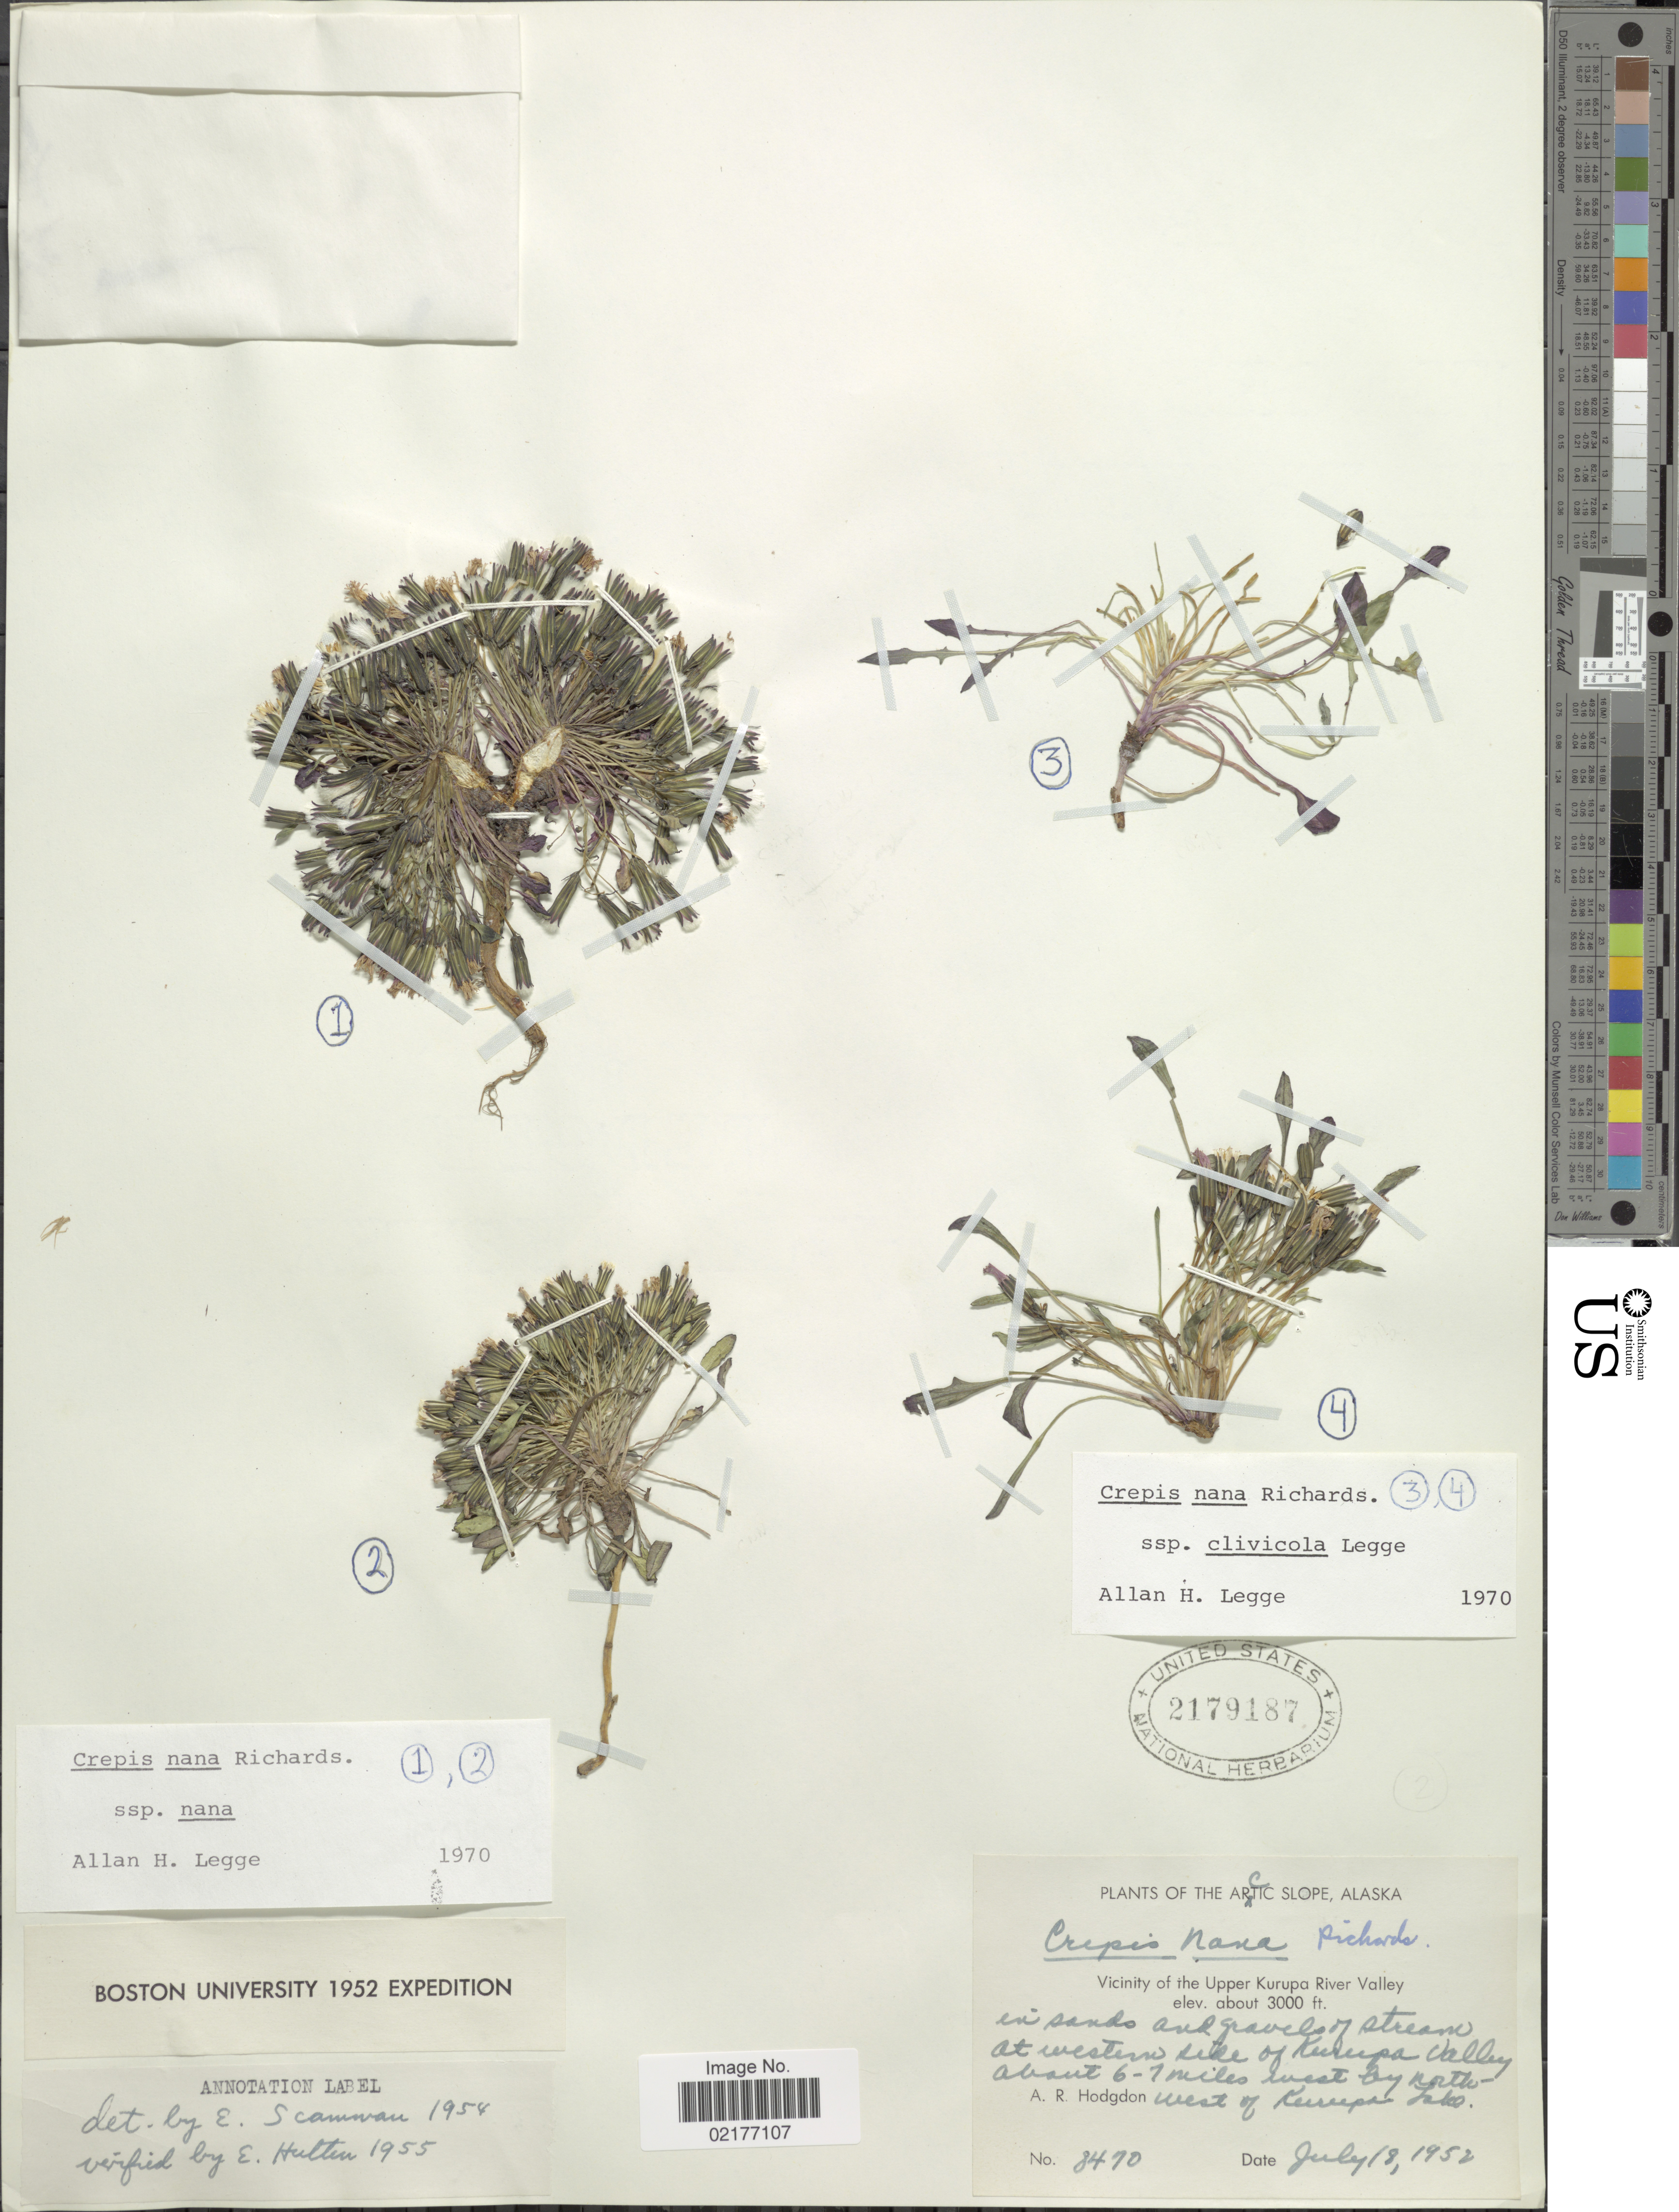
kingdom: Plantae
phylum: Tracheophyta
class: Magnoliopsida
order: Asterales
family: Asteraceae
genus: Askellia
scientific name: Askellia pygmaea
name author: (Ledeb.) Sennikov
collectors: A. R. Hodgdon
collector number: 8470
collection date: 1952-07-18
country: United States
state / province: Alaska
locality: The Acrtic Slope, Alaska, Vicinity of the Upper Kurupa River Valley, in sands and gravel of stream at western side of Kurupa Valley about 6-7 miles west of northwest of Kurupa Lake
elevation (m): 914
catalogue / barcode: US 2179187